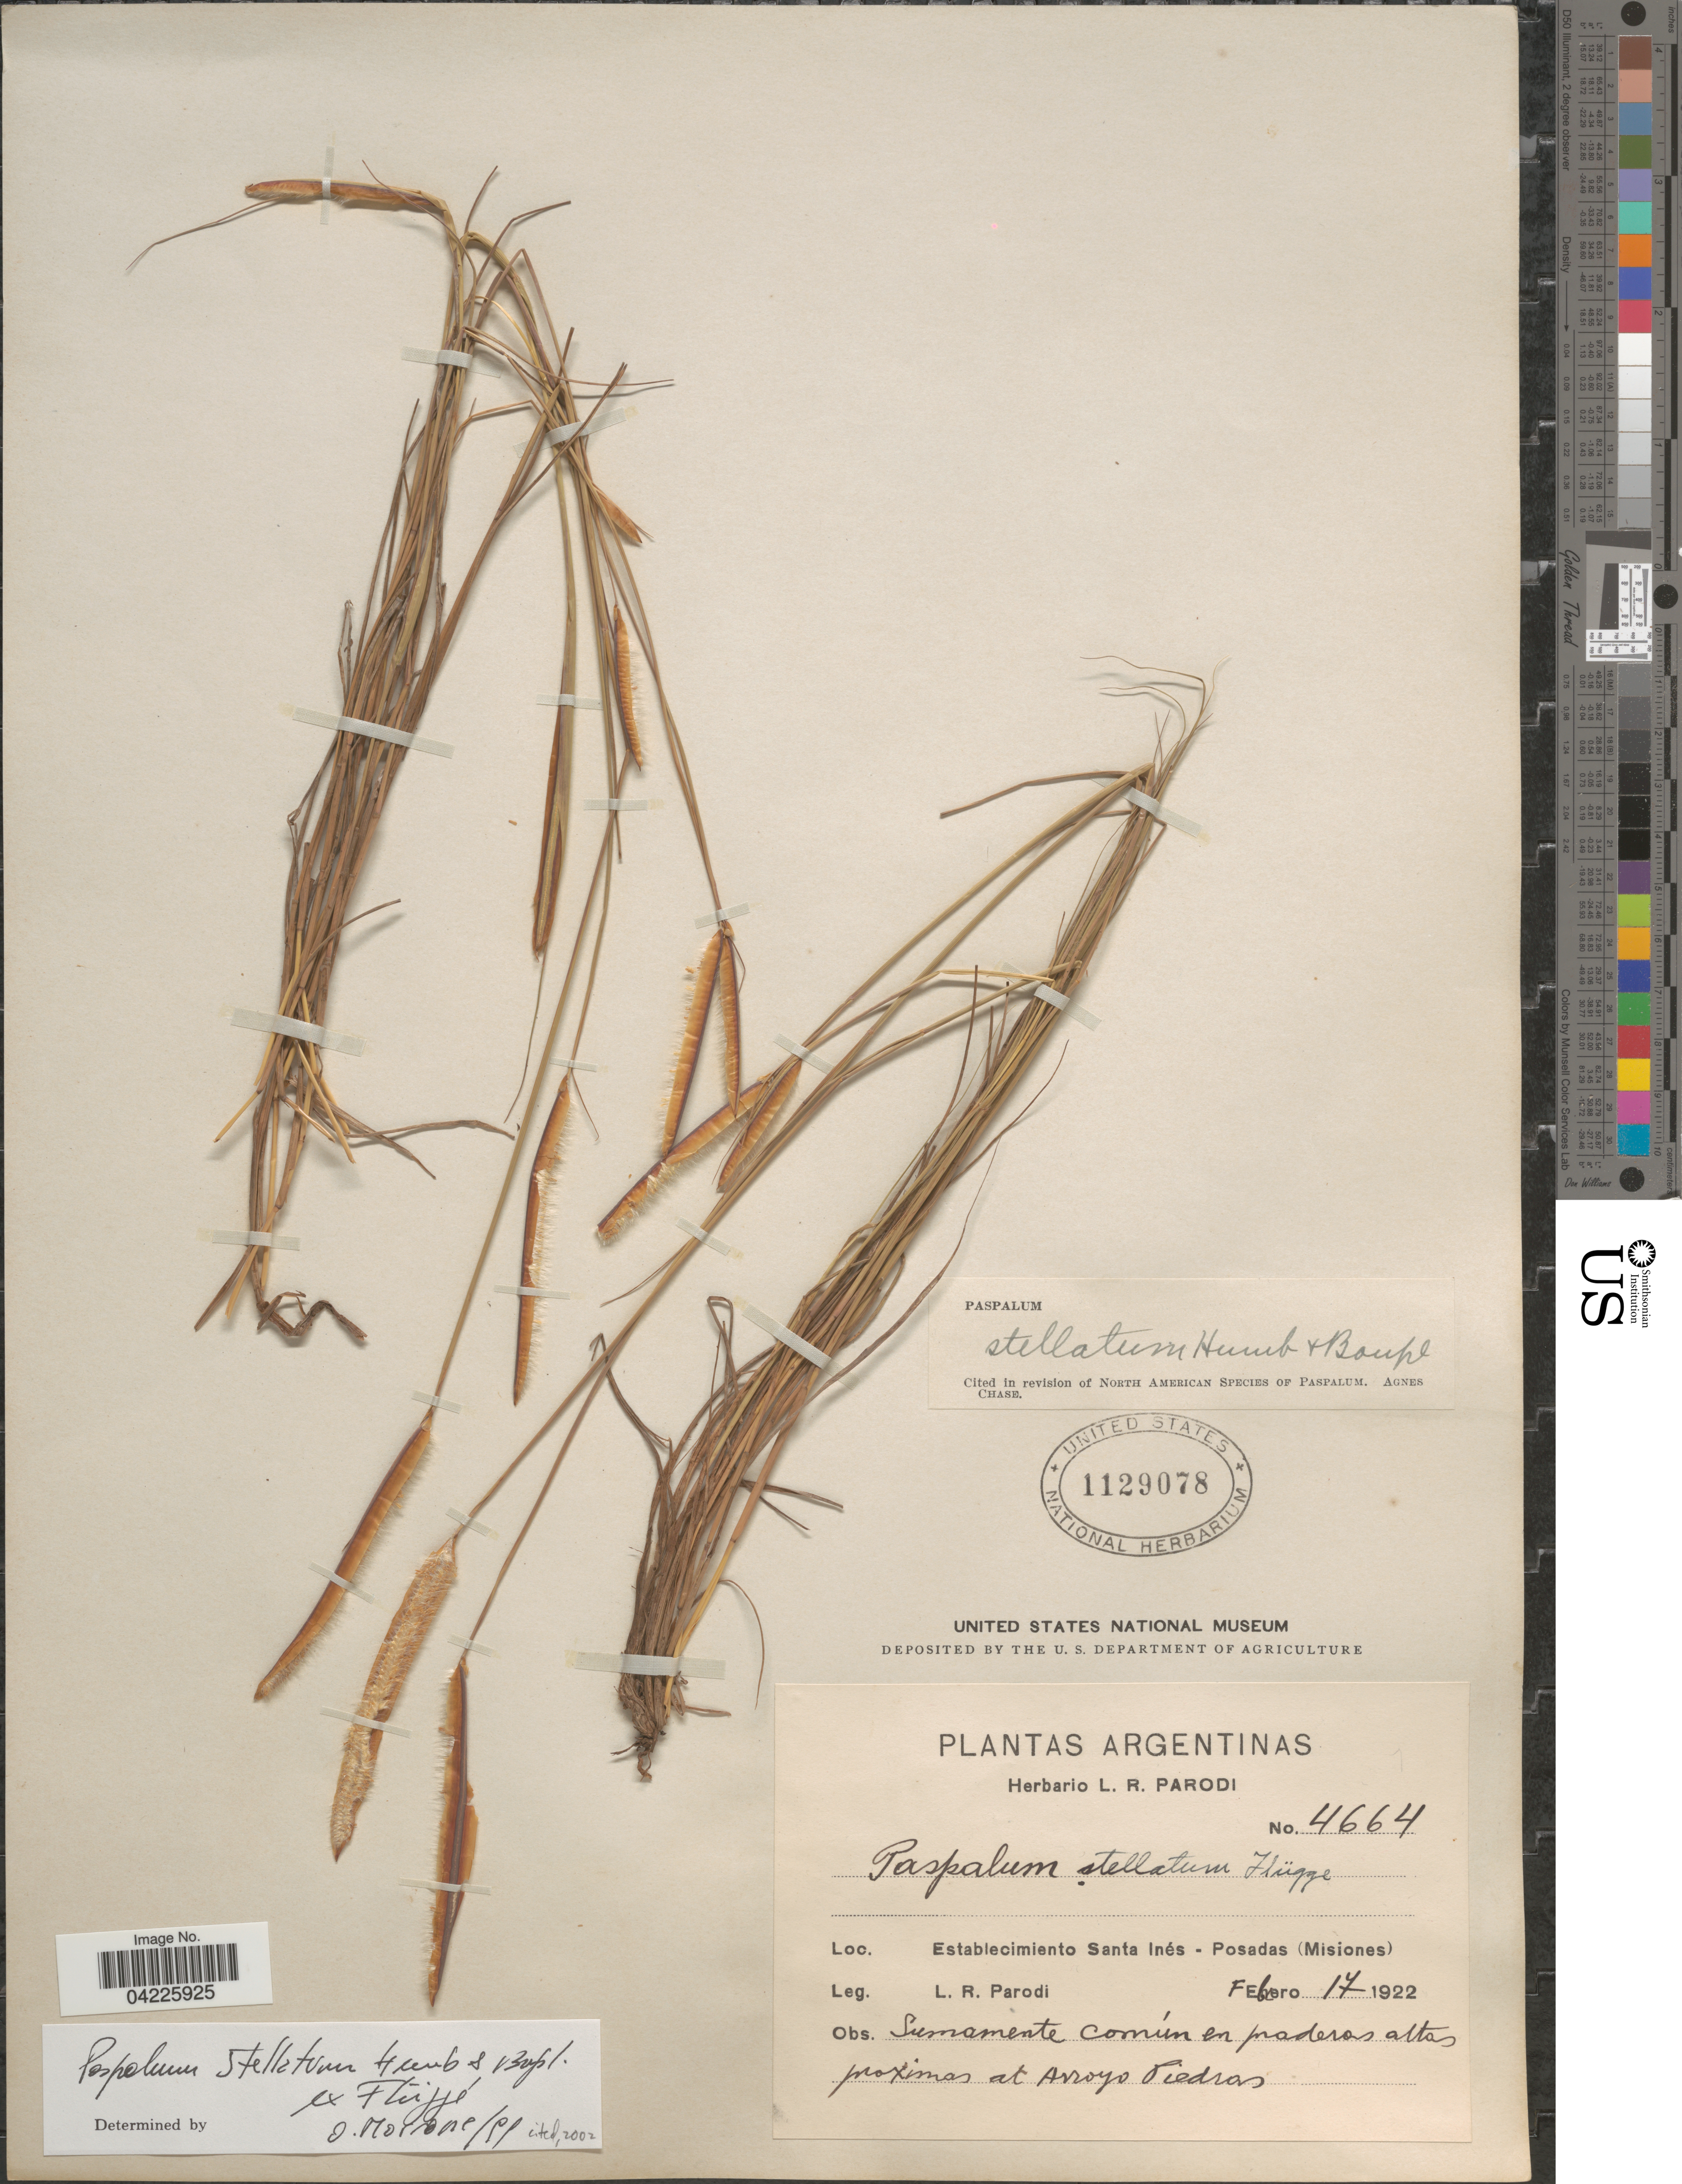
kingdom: Plantae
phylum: Tracheophyta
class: Liliopsida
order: Poales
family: Poaceae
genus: Paspalum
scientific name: Paspalum stellatum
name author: Humb. & Bonpl. ex Flüggé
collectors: L. R. Parodi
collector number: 4664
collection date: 1922-02-17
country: Argentina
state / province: Misiones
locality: Establecimiento Santa Inés - Posadas. At Arroyo Piedras.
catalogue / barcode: US 1129078